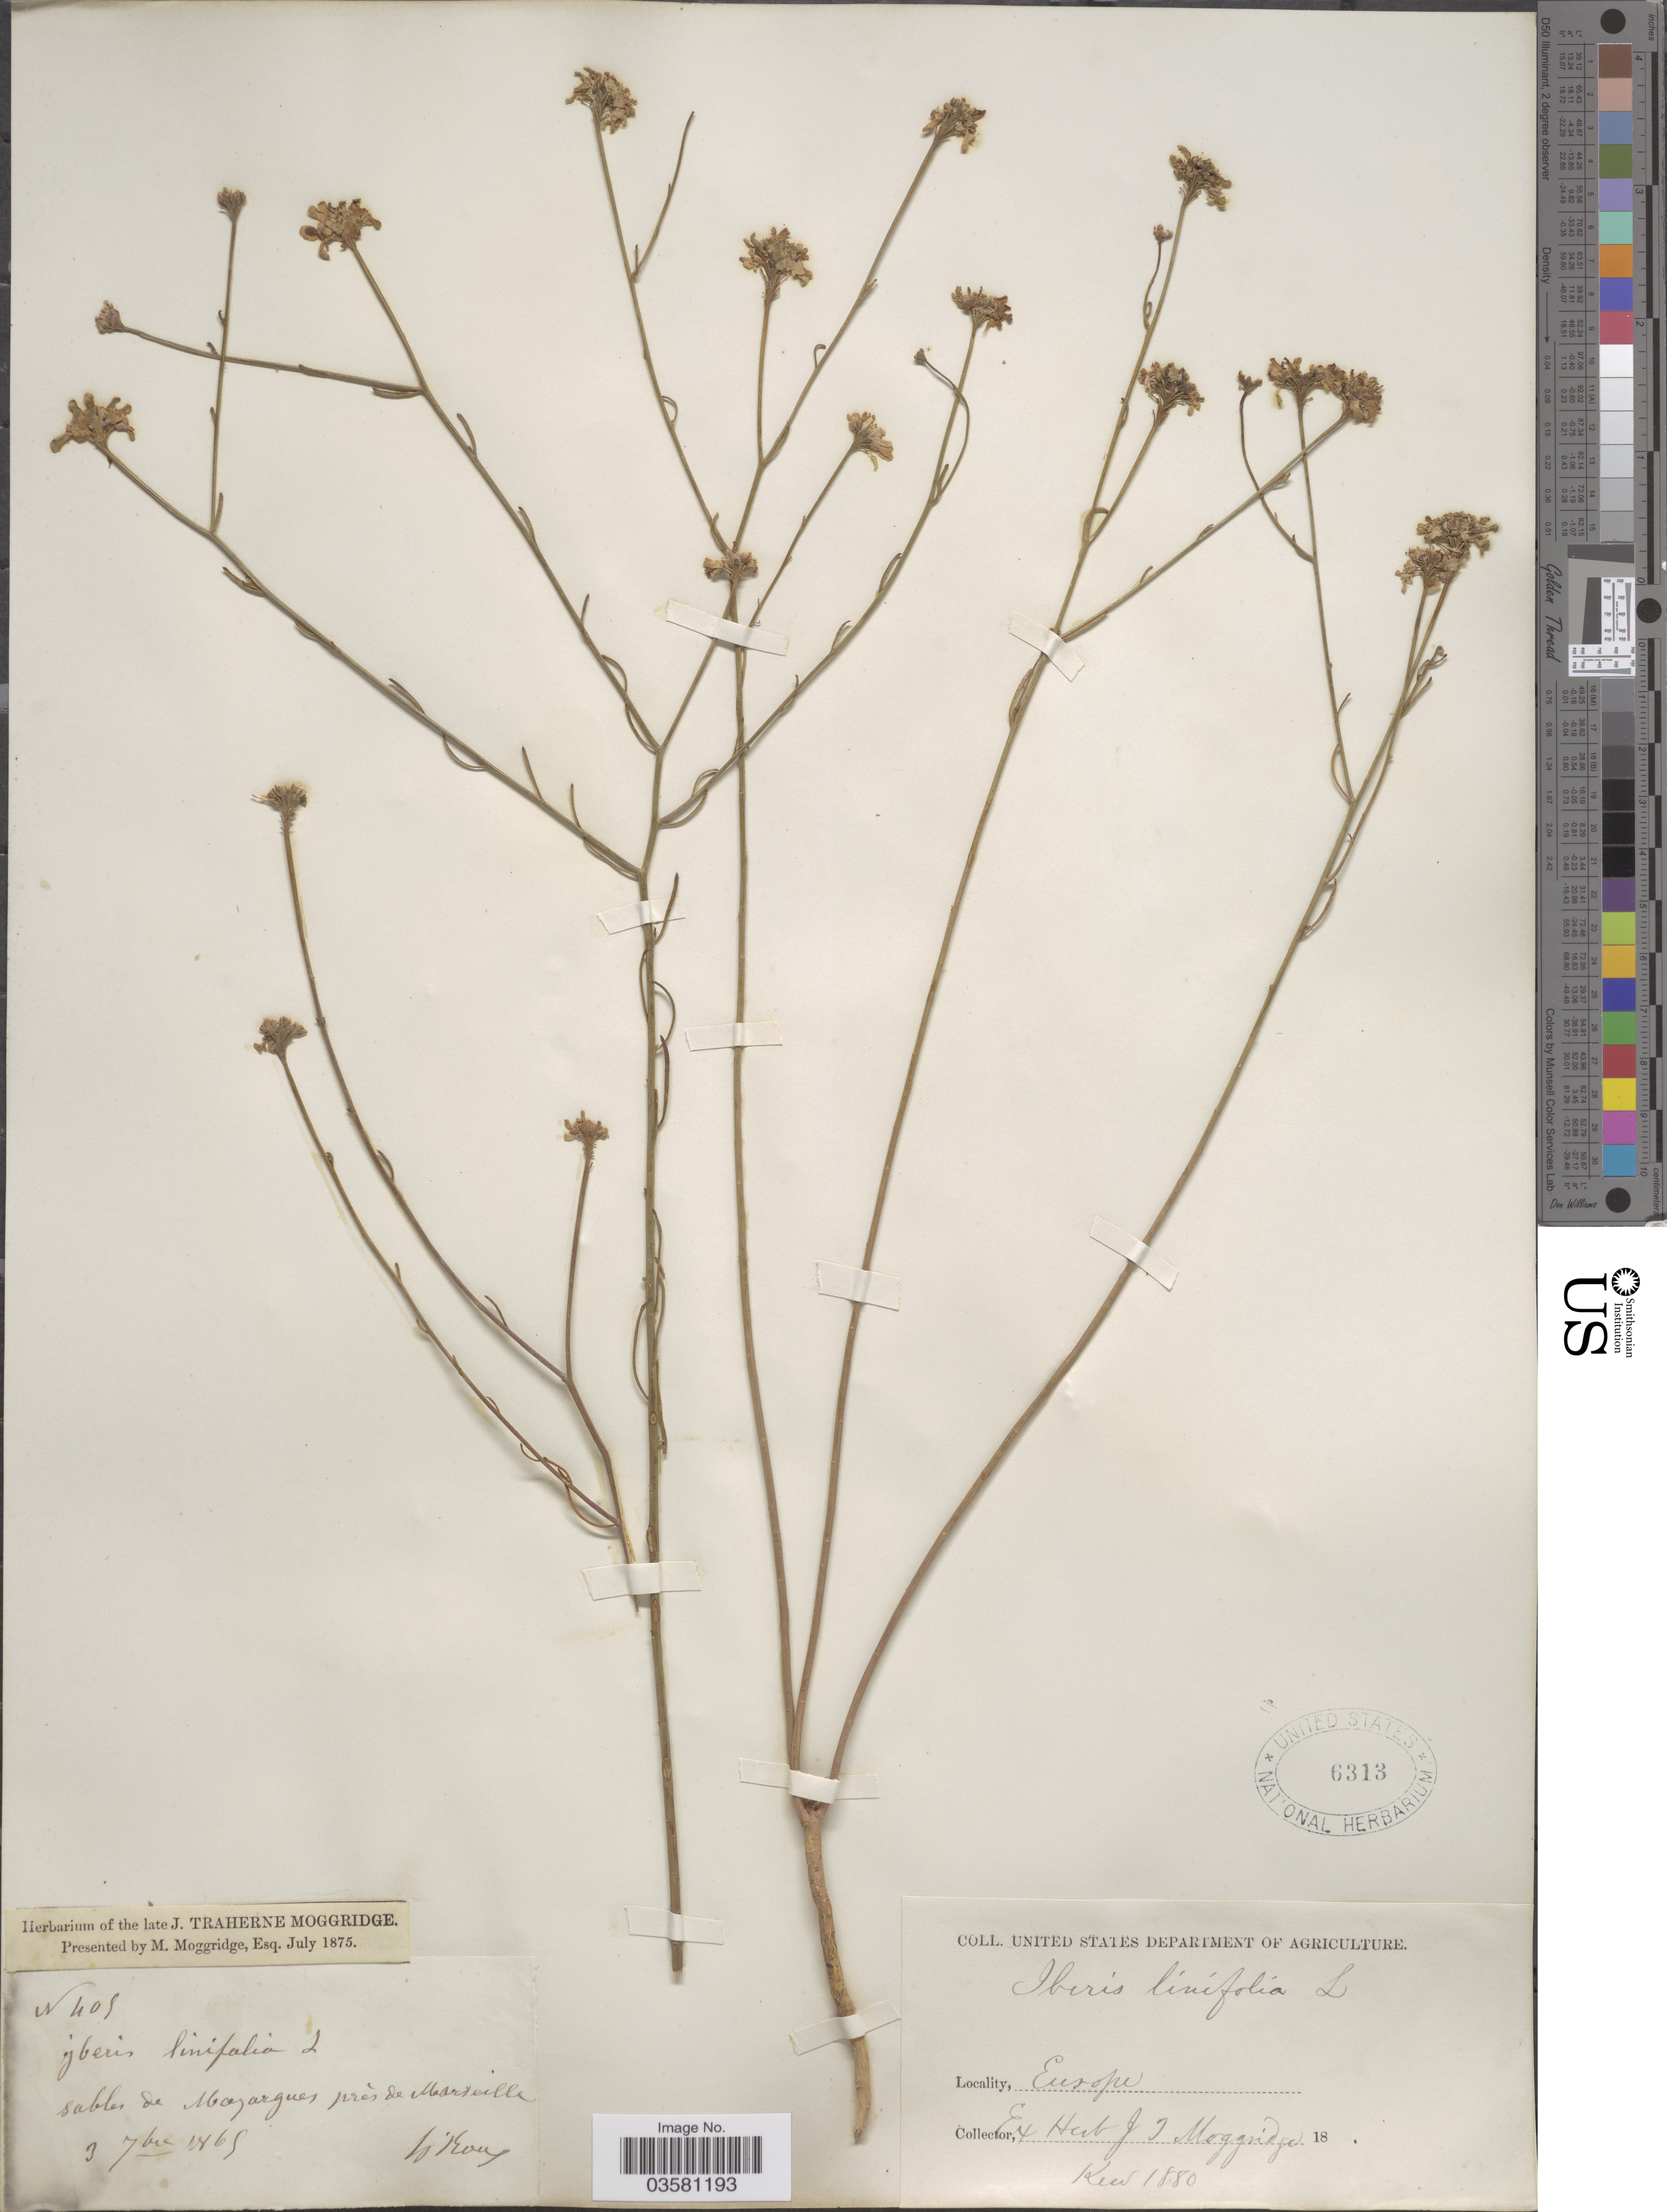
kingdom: Plantae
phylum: Tracheophyta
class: Magnoliopsida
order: Brassicales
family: Brassicaceae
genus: Iberis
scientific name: Iberis linifolia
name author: Steud.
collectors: N. Roux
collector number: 405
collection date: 1865-09-03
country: France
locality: Sables de Majargues près de Marseille. Europe.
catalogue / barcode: US 6313